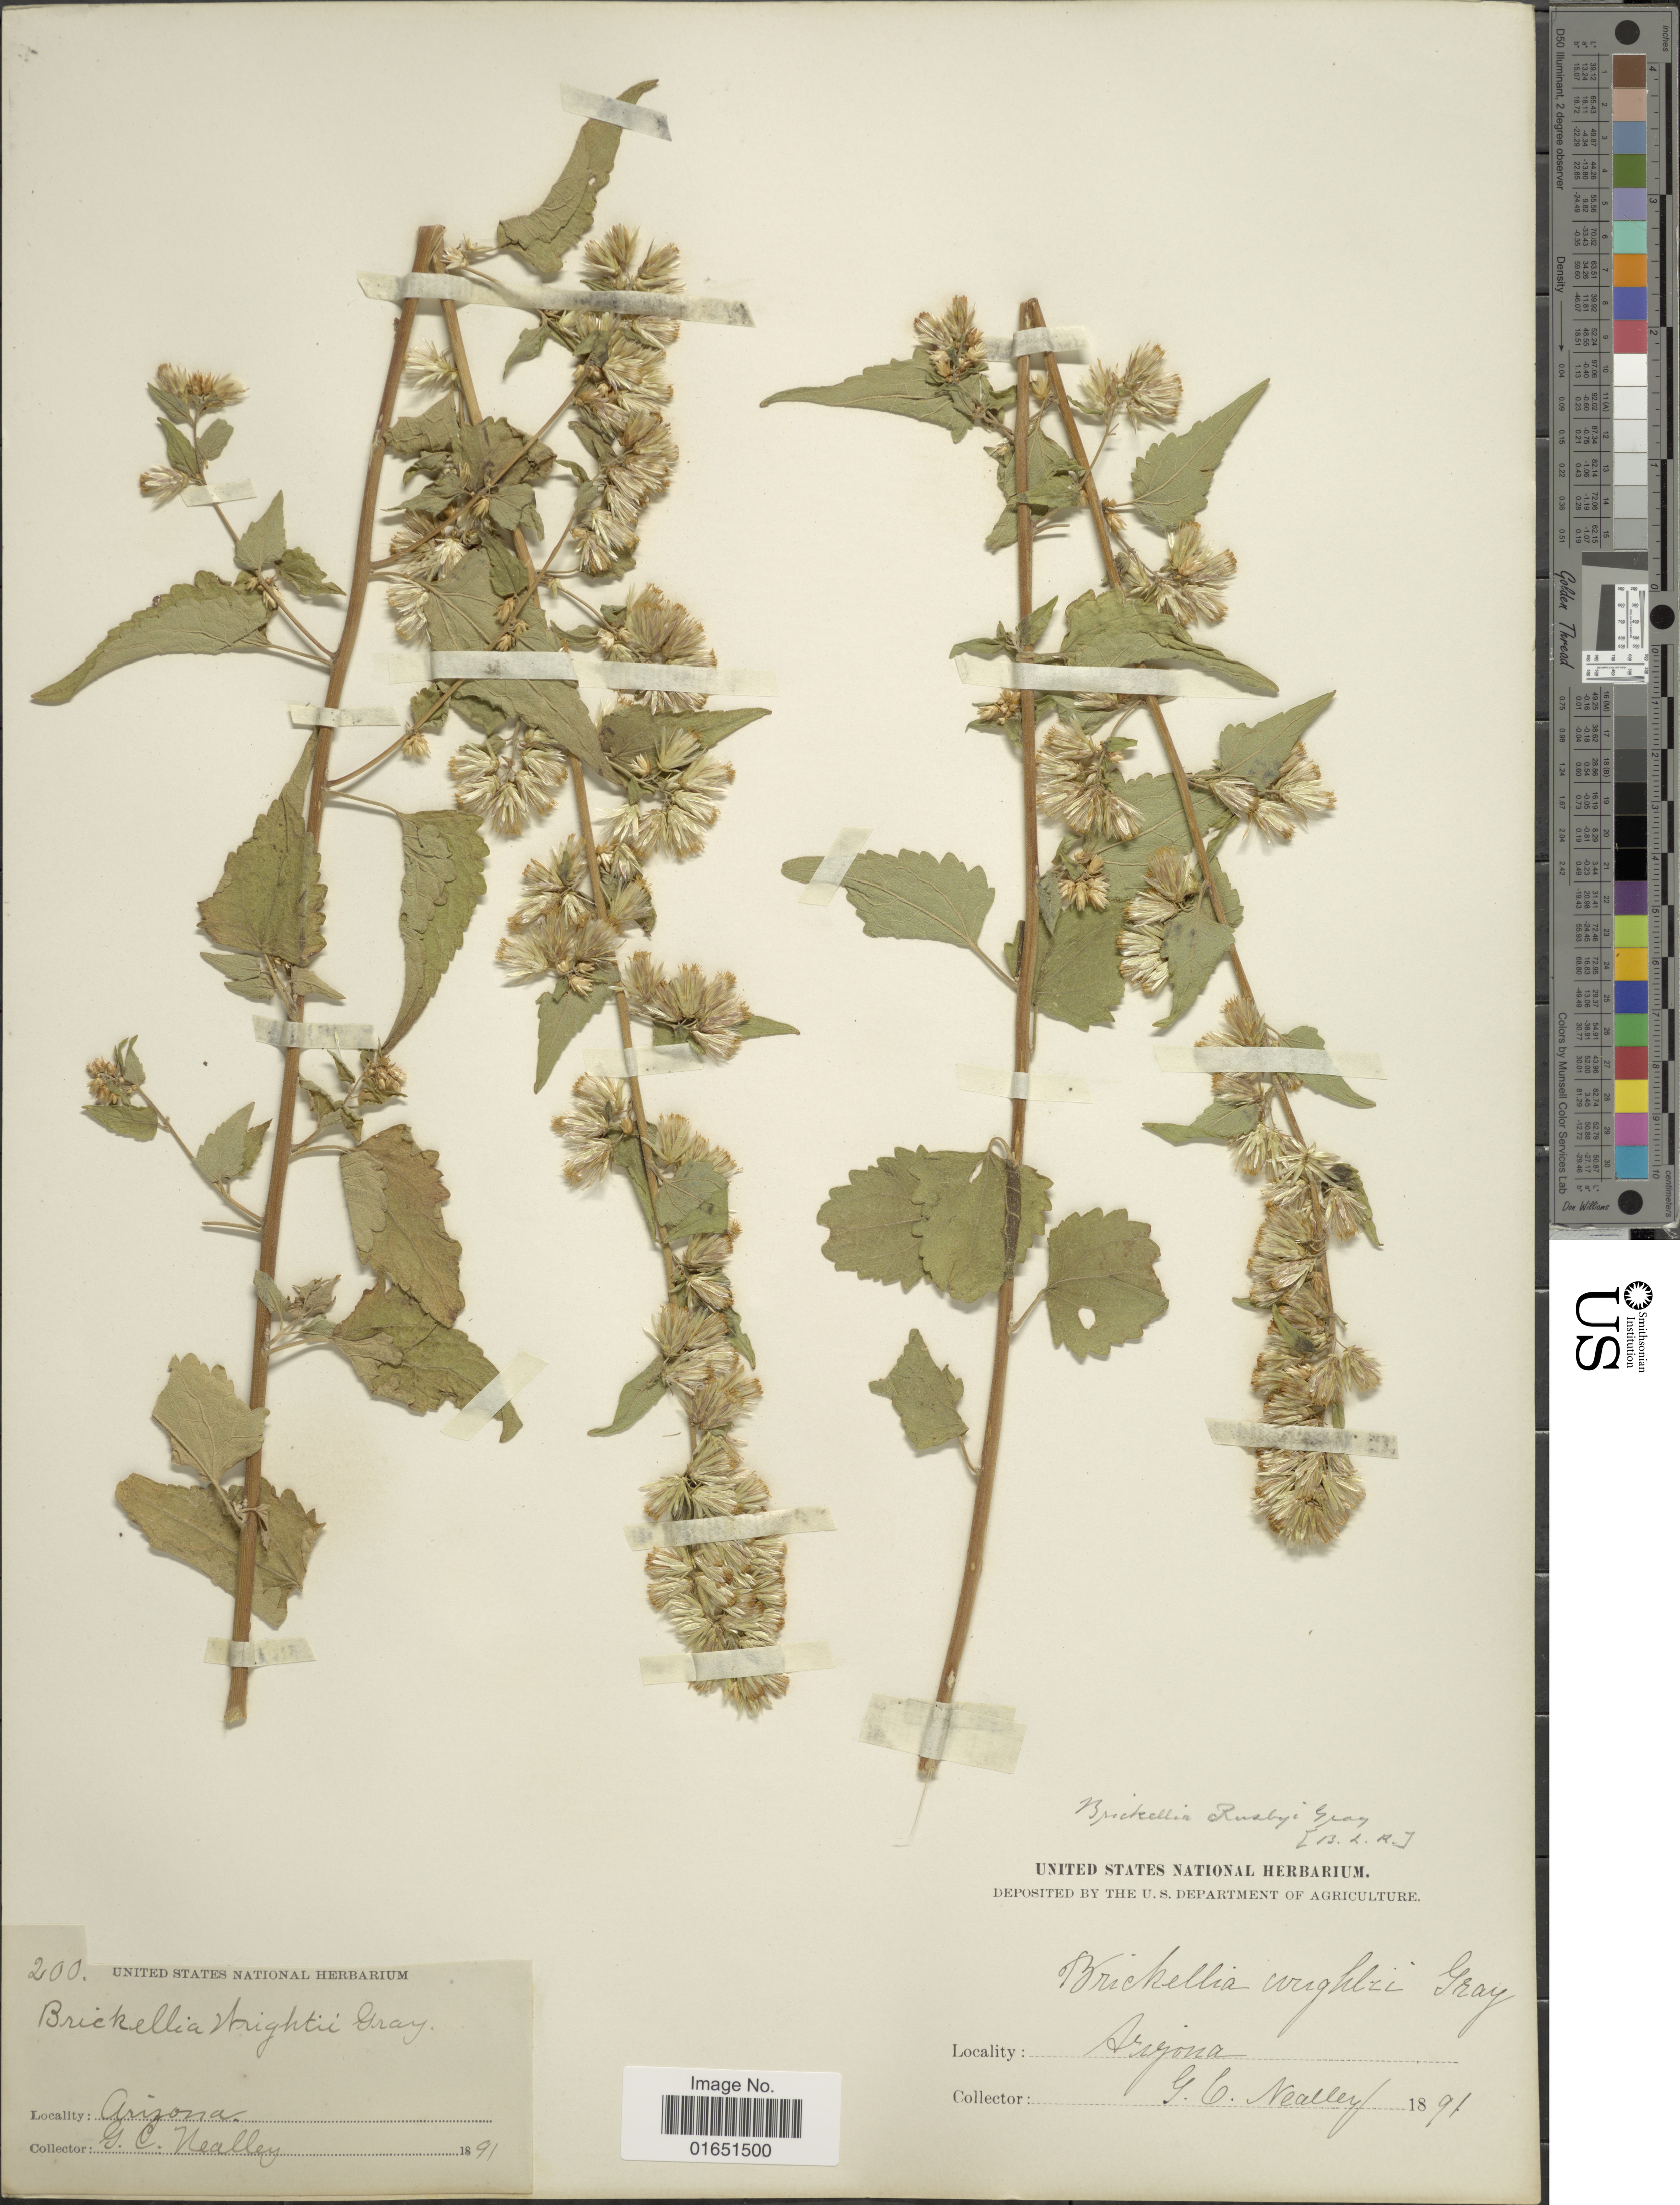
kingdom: Plantae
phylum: Tracheophyta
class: Magnoliopsida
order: Asterales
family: Asteraceae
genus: Brickellia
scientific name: Brickellia rusbyi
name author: A. Gray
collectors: G. Neally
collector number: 200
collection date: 1891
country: United States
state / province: Arizona